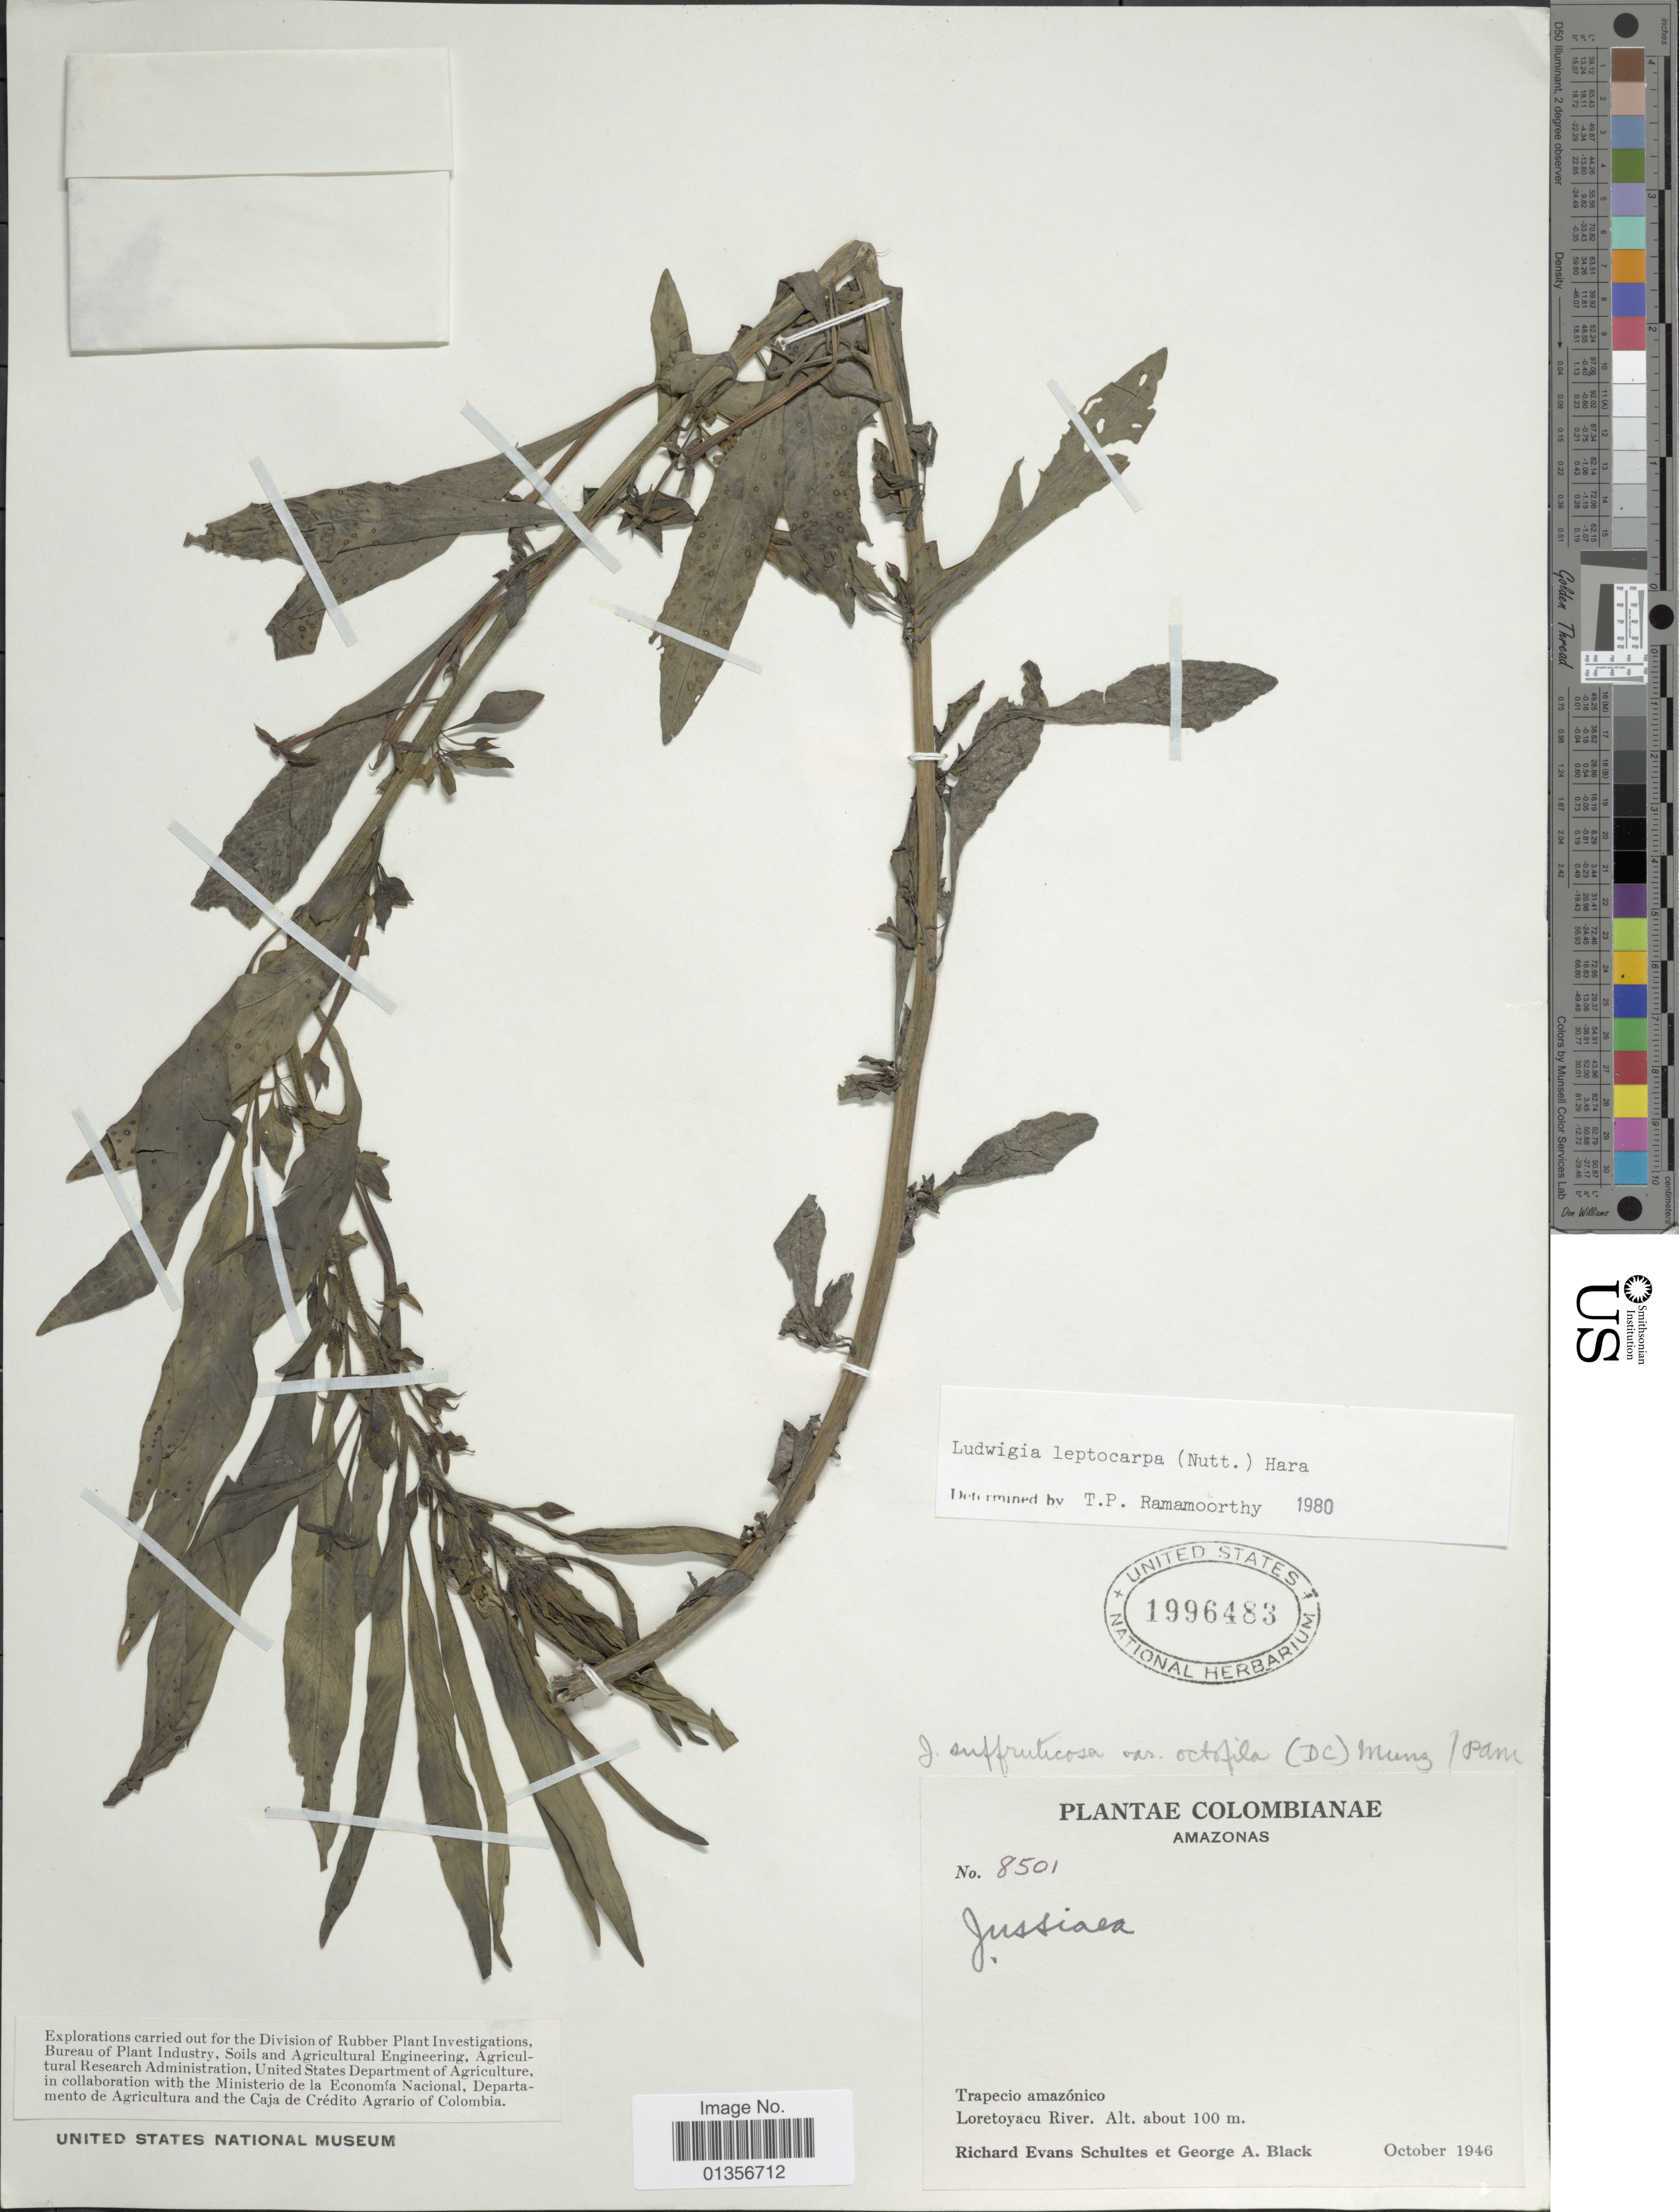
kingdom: Plantae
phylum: Tracheophyta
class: Magnoliopsida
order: Myrtales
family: Onagraceae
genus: Ludwigia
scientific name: Ludwigia leptocarpa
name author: (Nutt.) H. Hara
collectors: R. E. Schultes & G. A. Black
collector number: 8501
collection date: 1946-10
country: Colombia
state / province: Amazonas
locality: Amazonas, Trapecio amazónico, Loretoyacu River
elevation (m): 100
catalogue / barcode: US 1996483